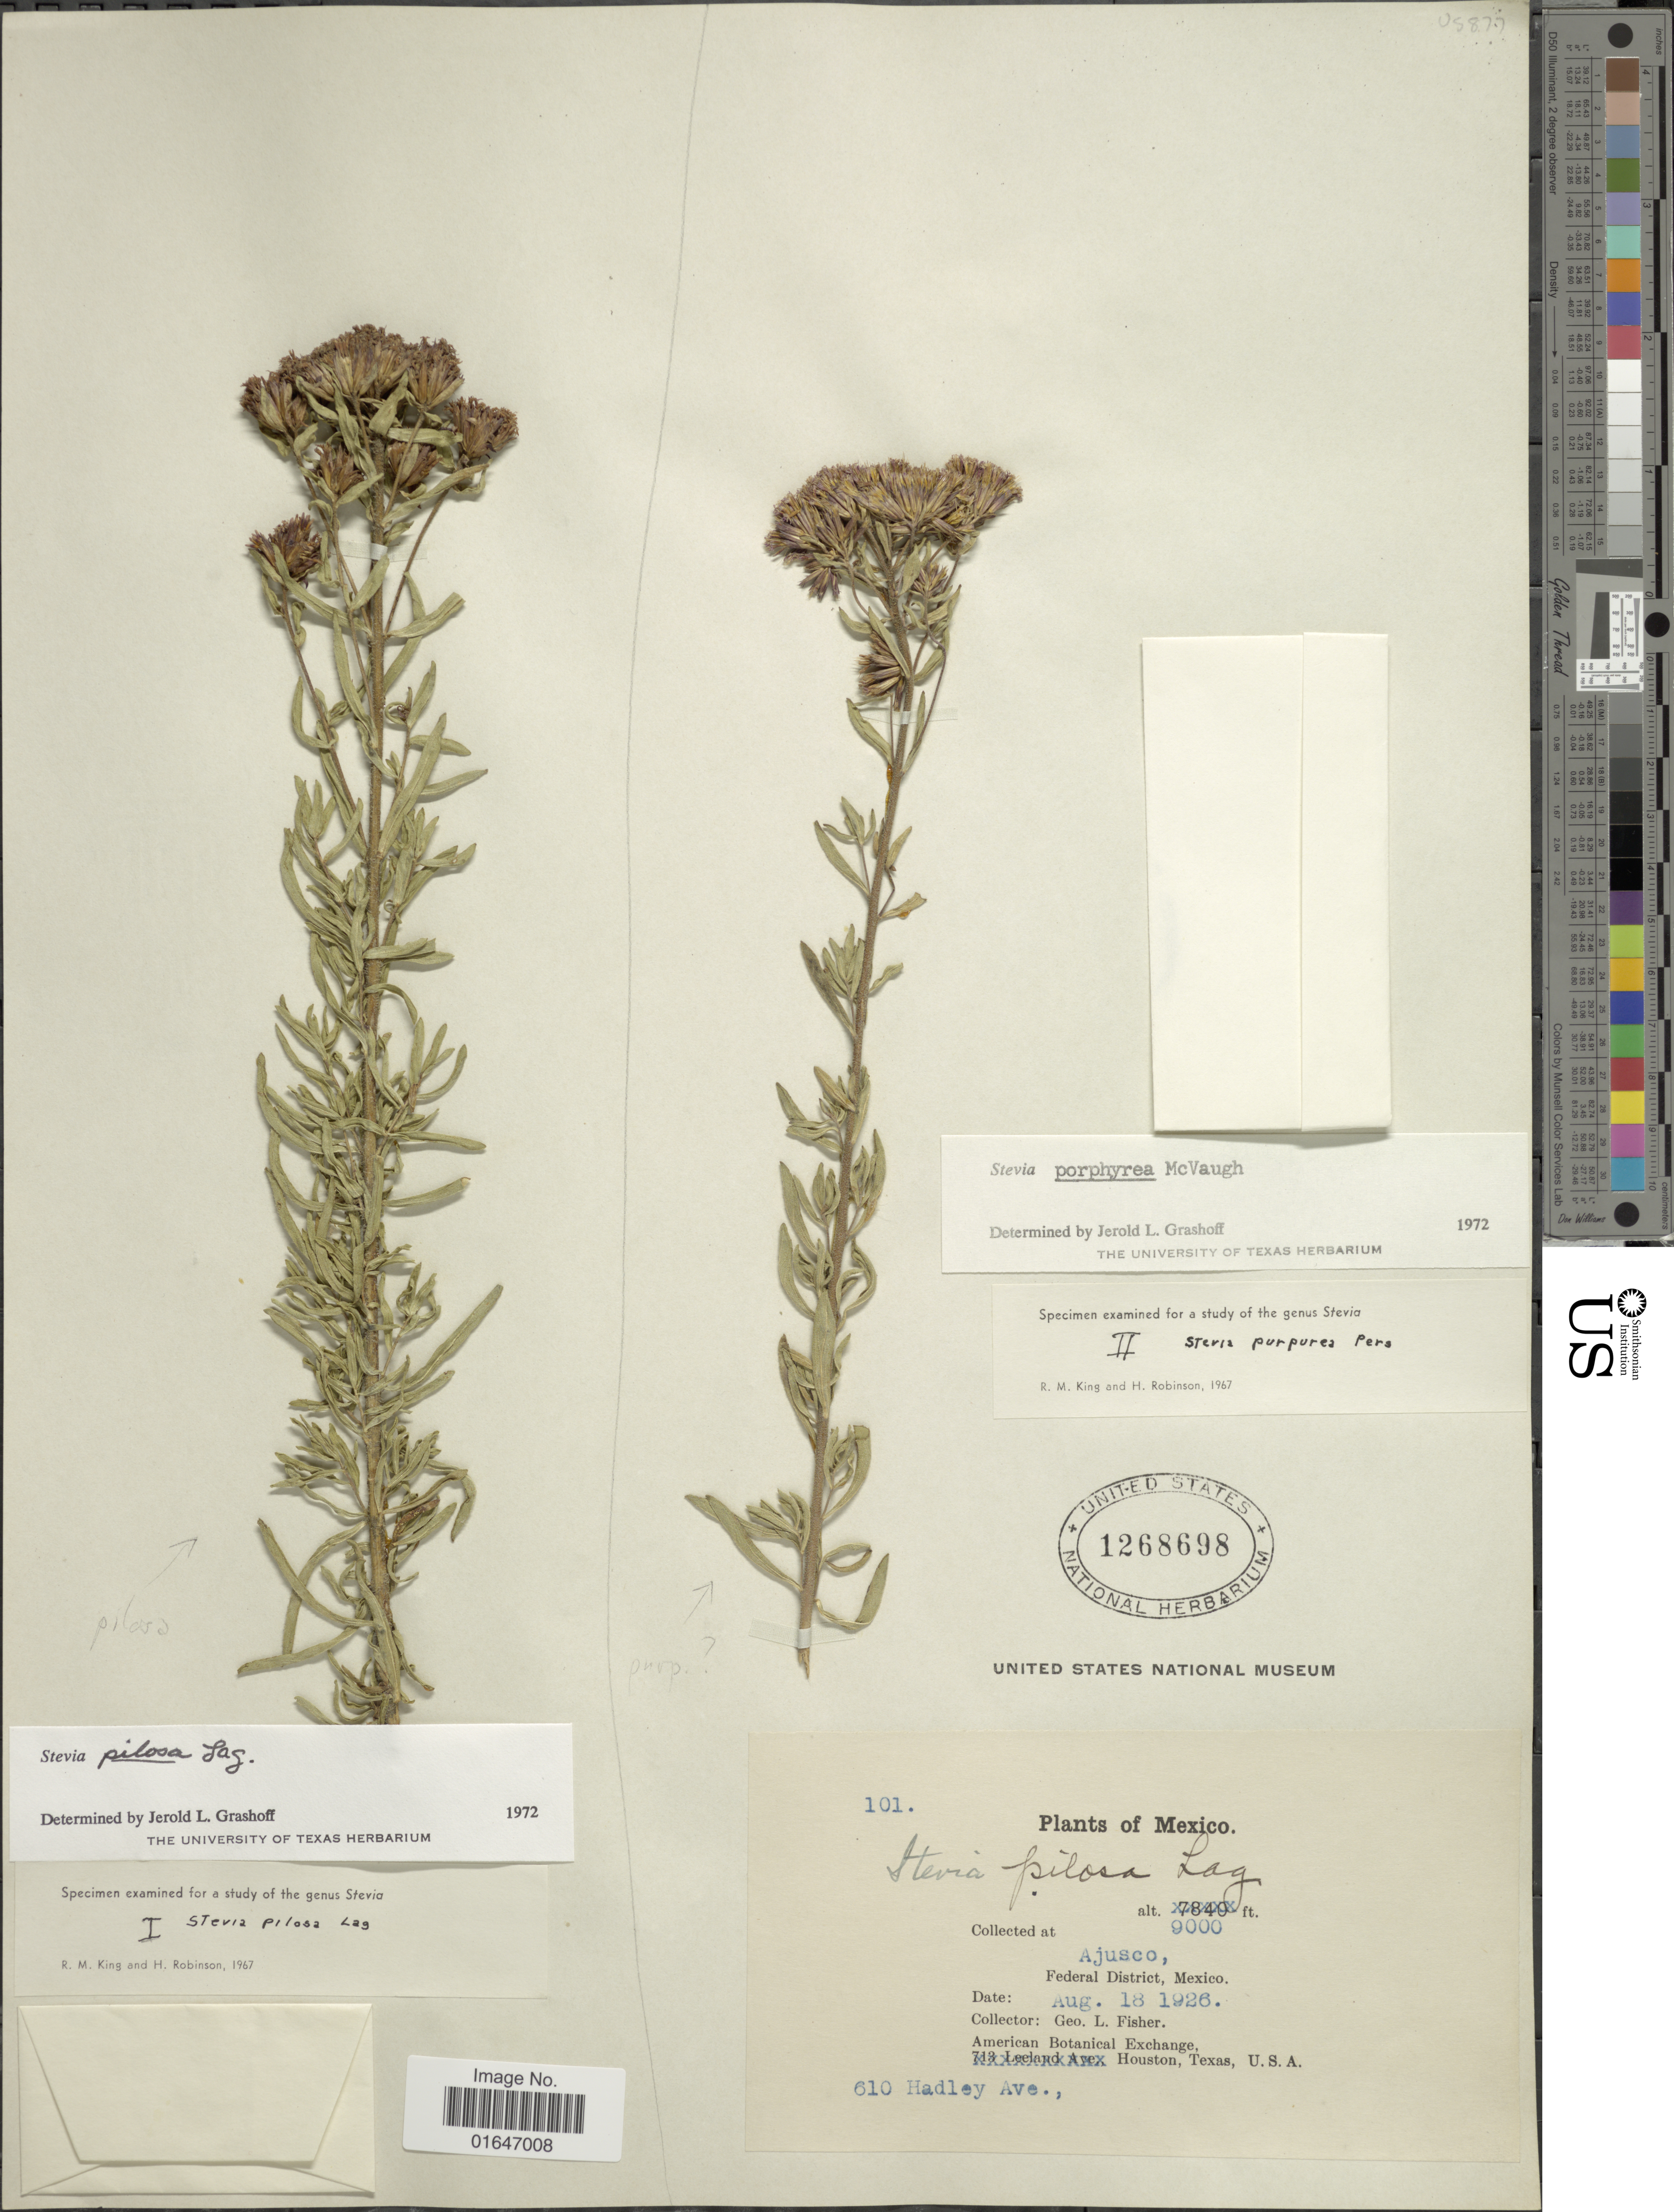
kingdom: Plantae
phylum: Tracheophyta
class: Magnoliopsida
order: Asterales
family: Asteraceae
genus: Stevia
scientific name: Stevia pilosa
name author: Lag.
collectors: G. L. Fisher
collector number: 101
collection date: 1926-08-18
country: Mexico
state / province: Distrito Federal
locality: Ajusco, 610 Hadley Ave.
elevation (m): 2743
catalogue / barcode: US 1268698